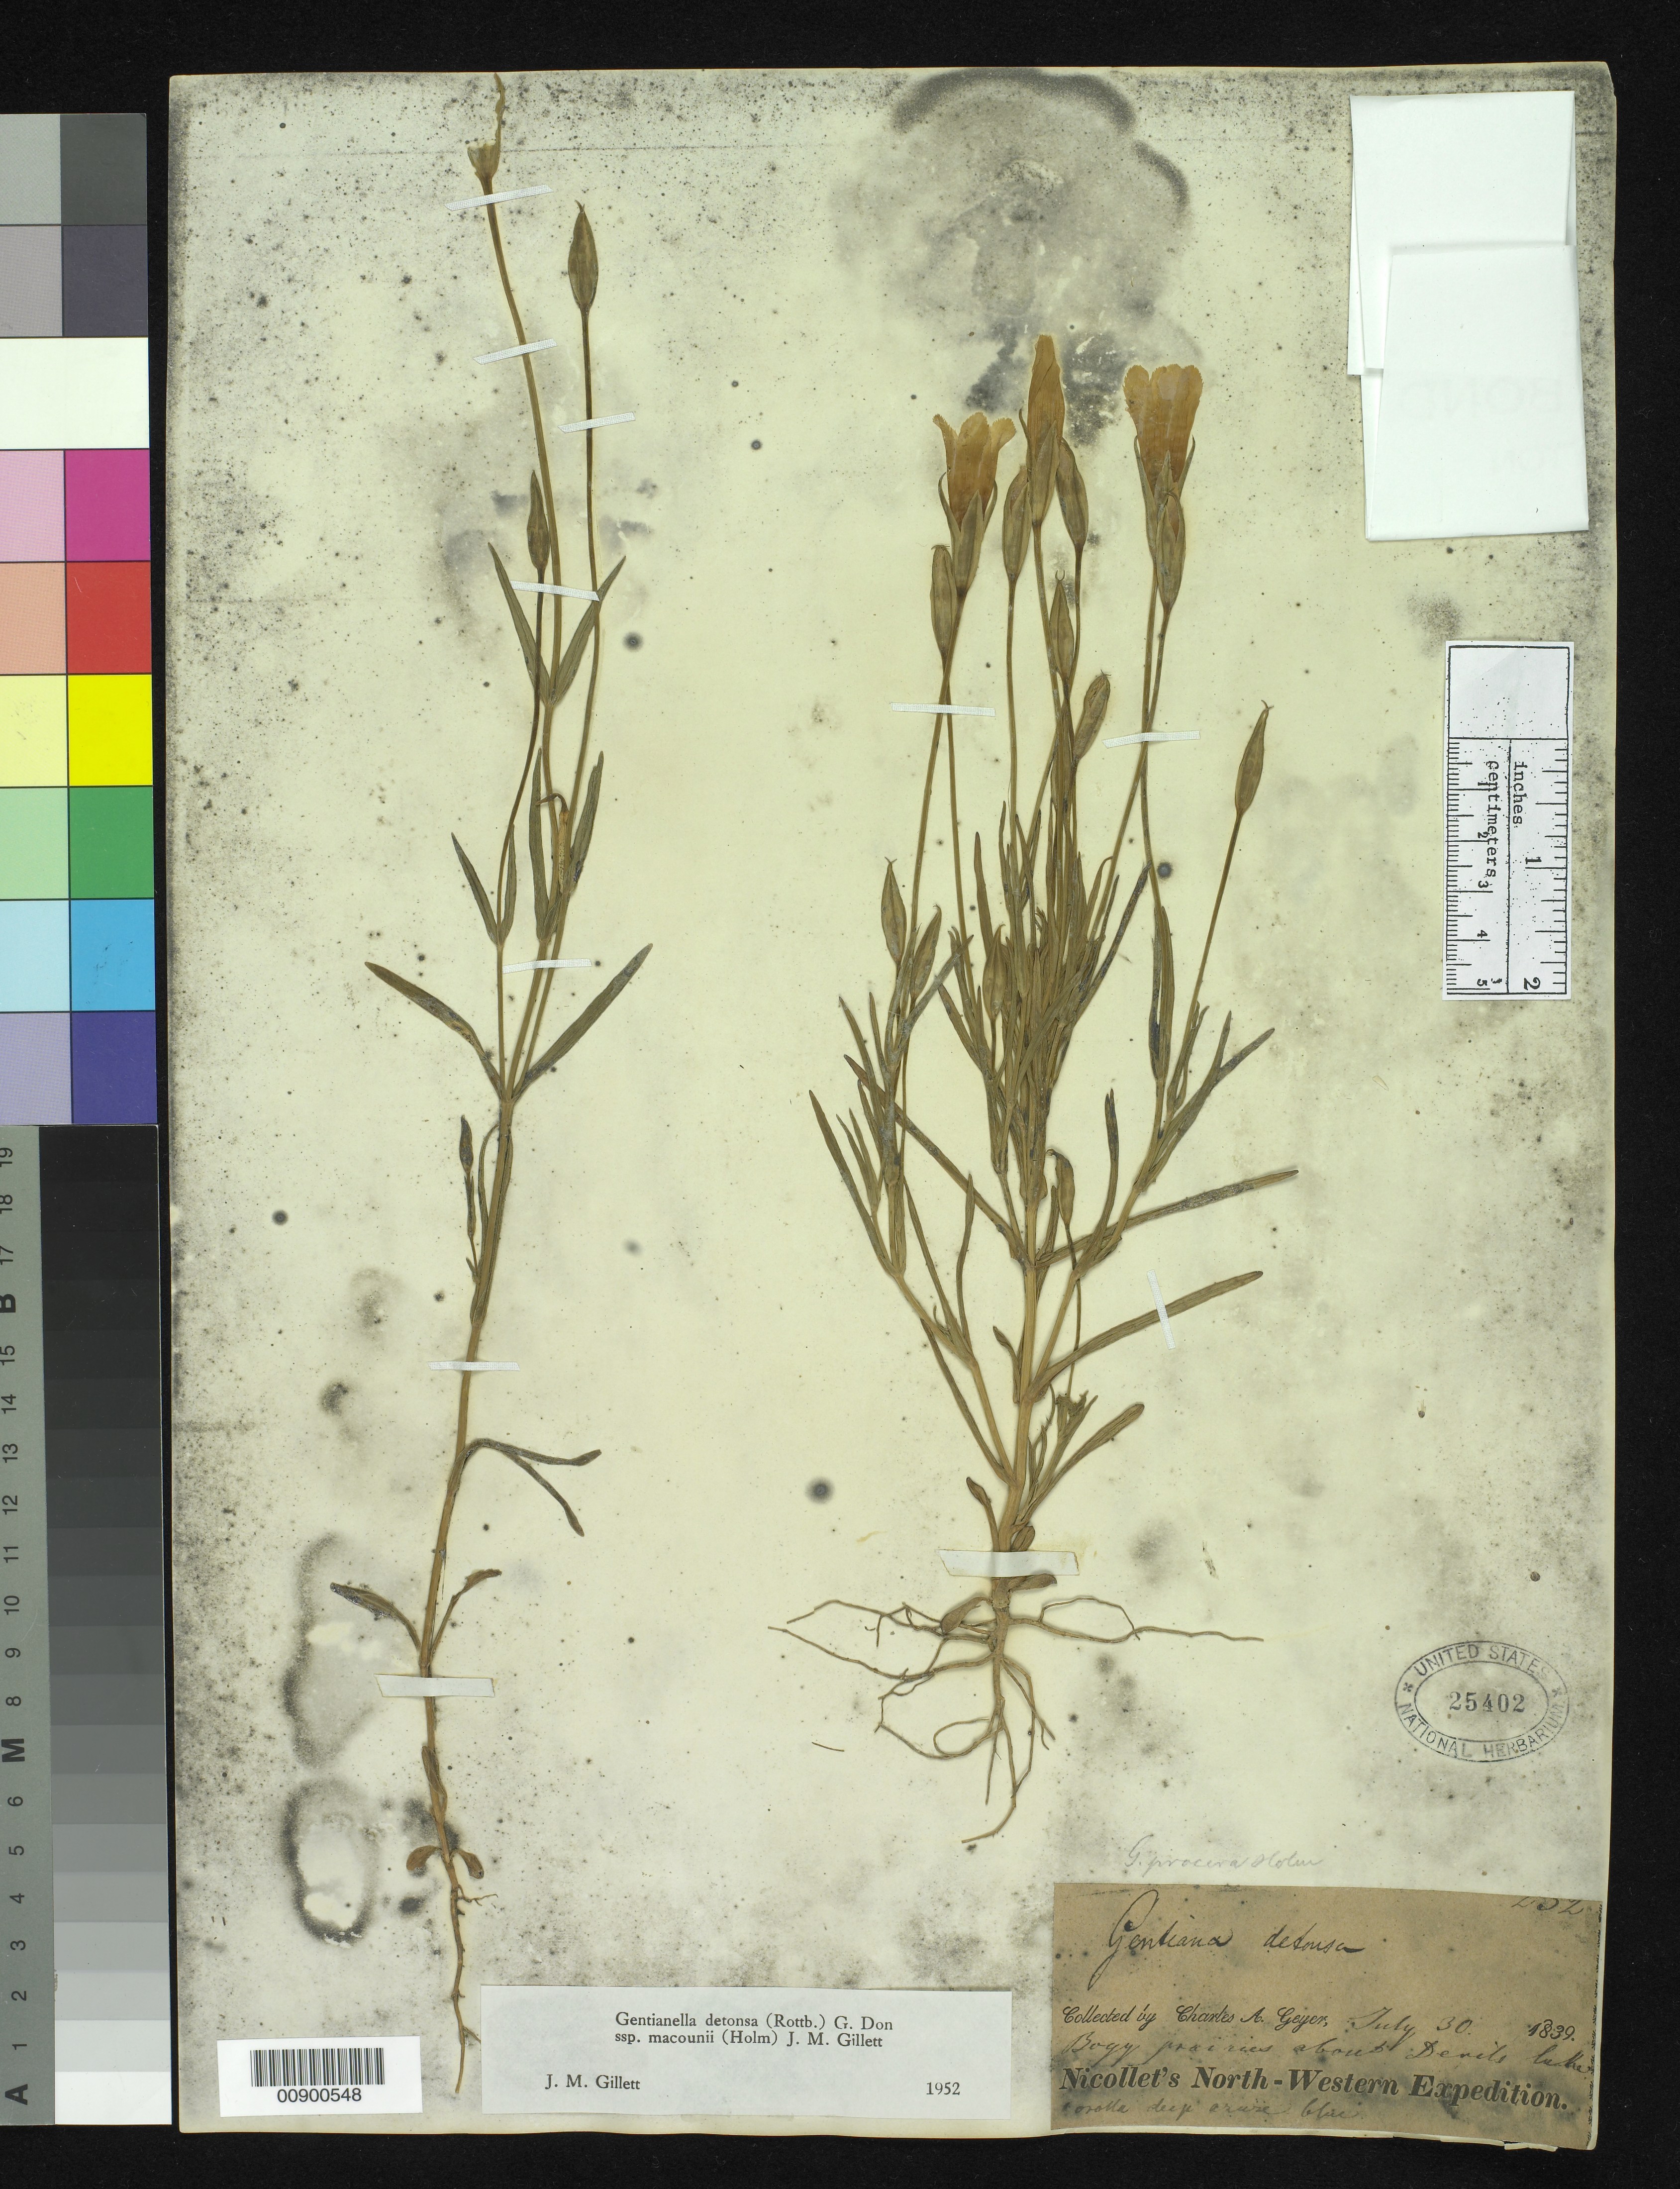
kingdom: Plantae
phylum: Tracheophyta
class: Magnoliopsida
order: Gentianales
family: Gentianaceae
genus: Gentianella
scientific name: Gentianella detonsa subsp. macounii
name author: (Holm) J.M. Gillett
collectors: C. A. Geyer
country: United States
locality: About Devil's Lake.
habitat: Boggy prairies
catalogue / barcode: US 25402